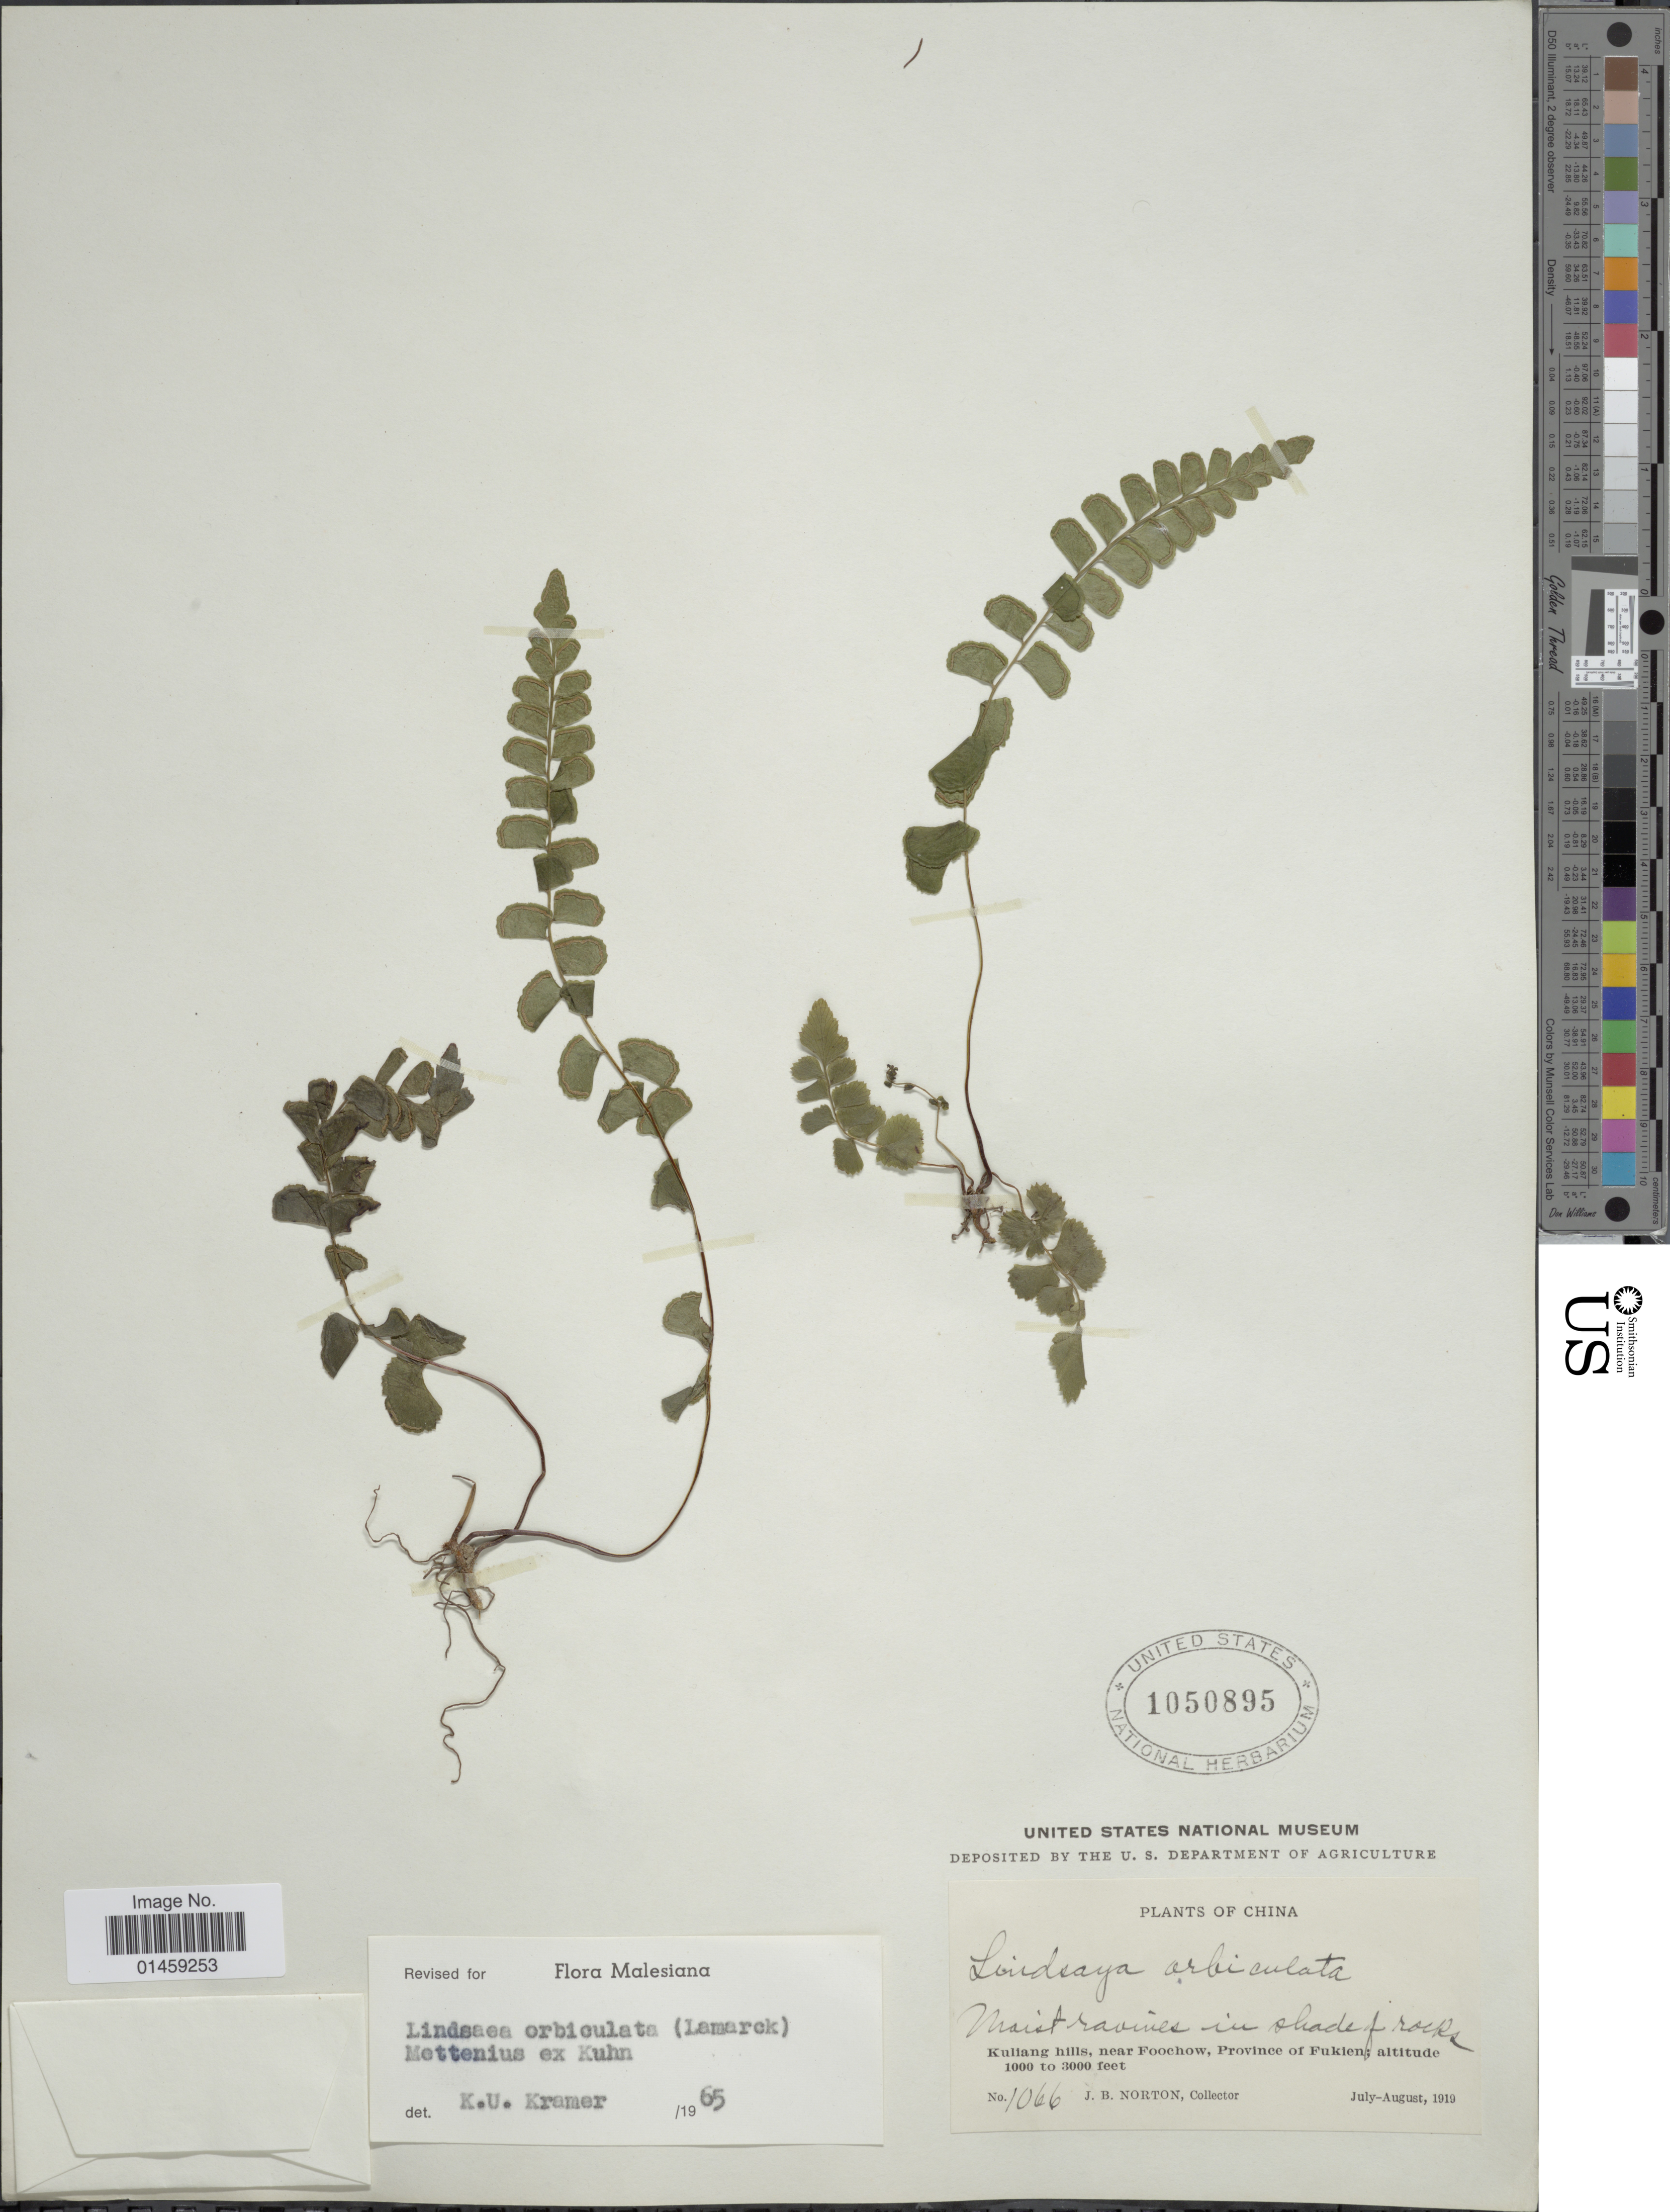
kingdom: Plantae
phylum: Tracheophyta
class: Polypodiopsida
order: Polypodiales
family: Lindsaeaceae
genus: Lindsaea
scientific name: Lindsaea orbiculata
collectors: J. B. Norton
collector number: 1066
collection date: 1919-07/1919-08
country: China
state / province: Fujian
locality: Kuliang hills, near Foochow, Province of Fukien.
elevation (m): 305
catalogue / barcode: US 1050895